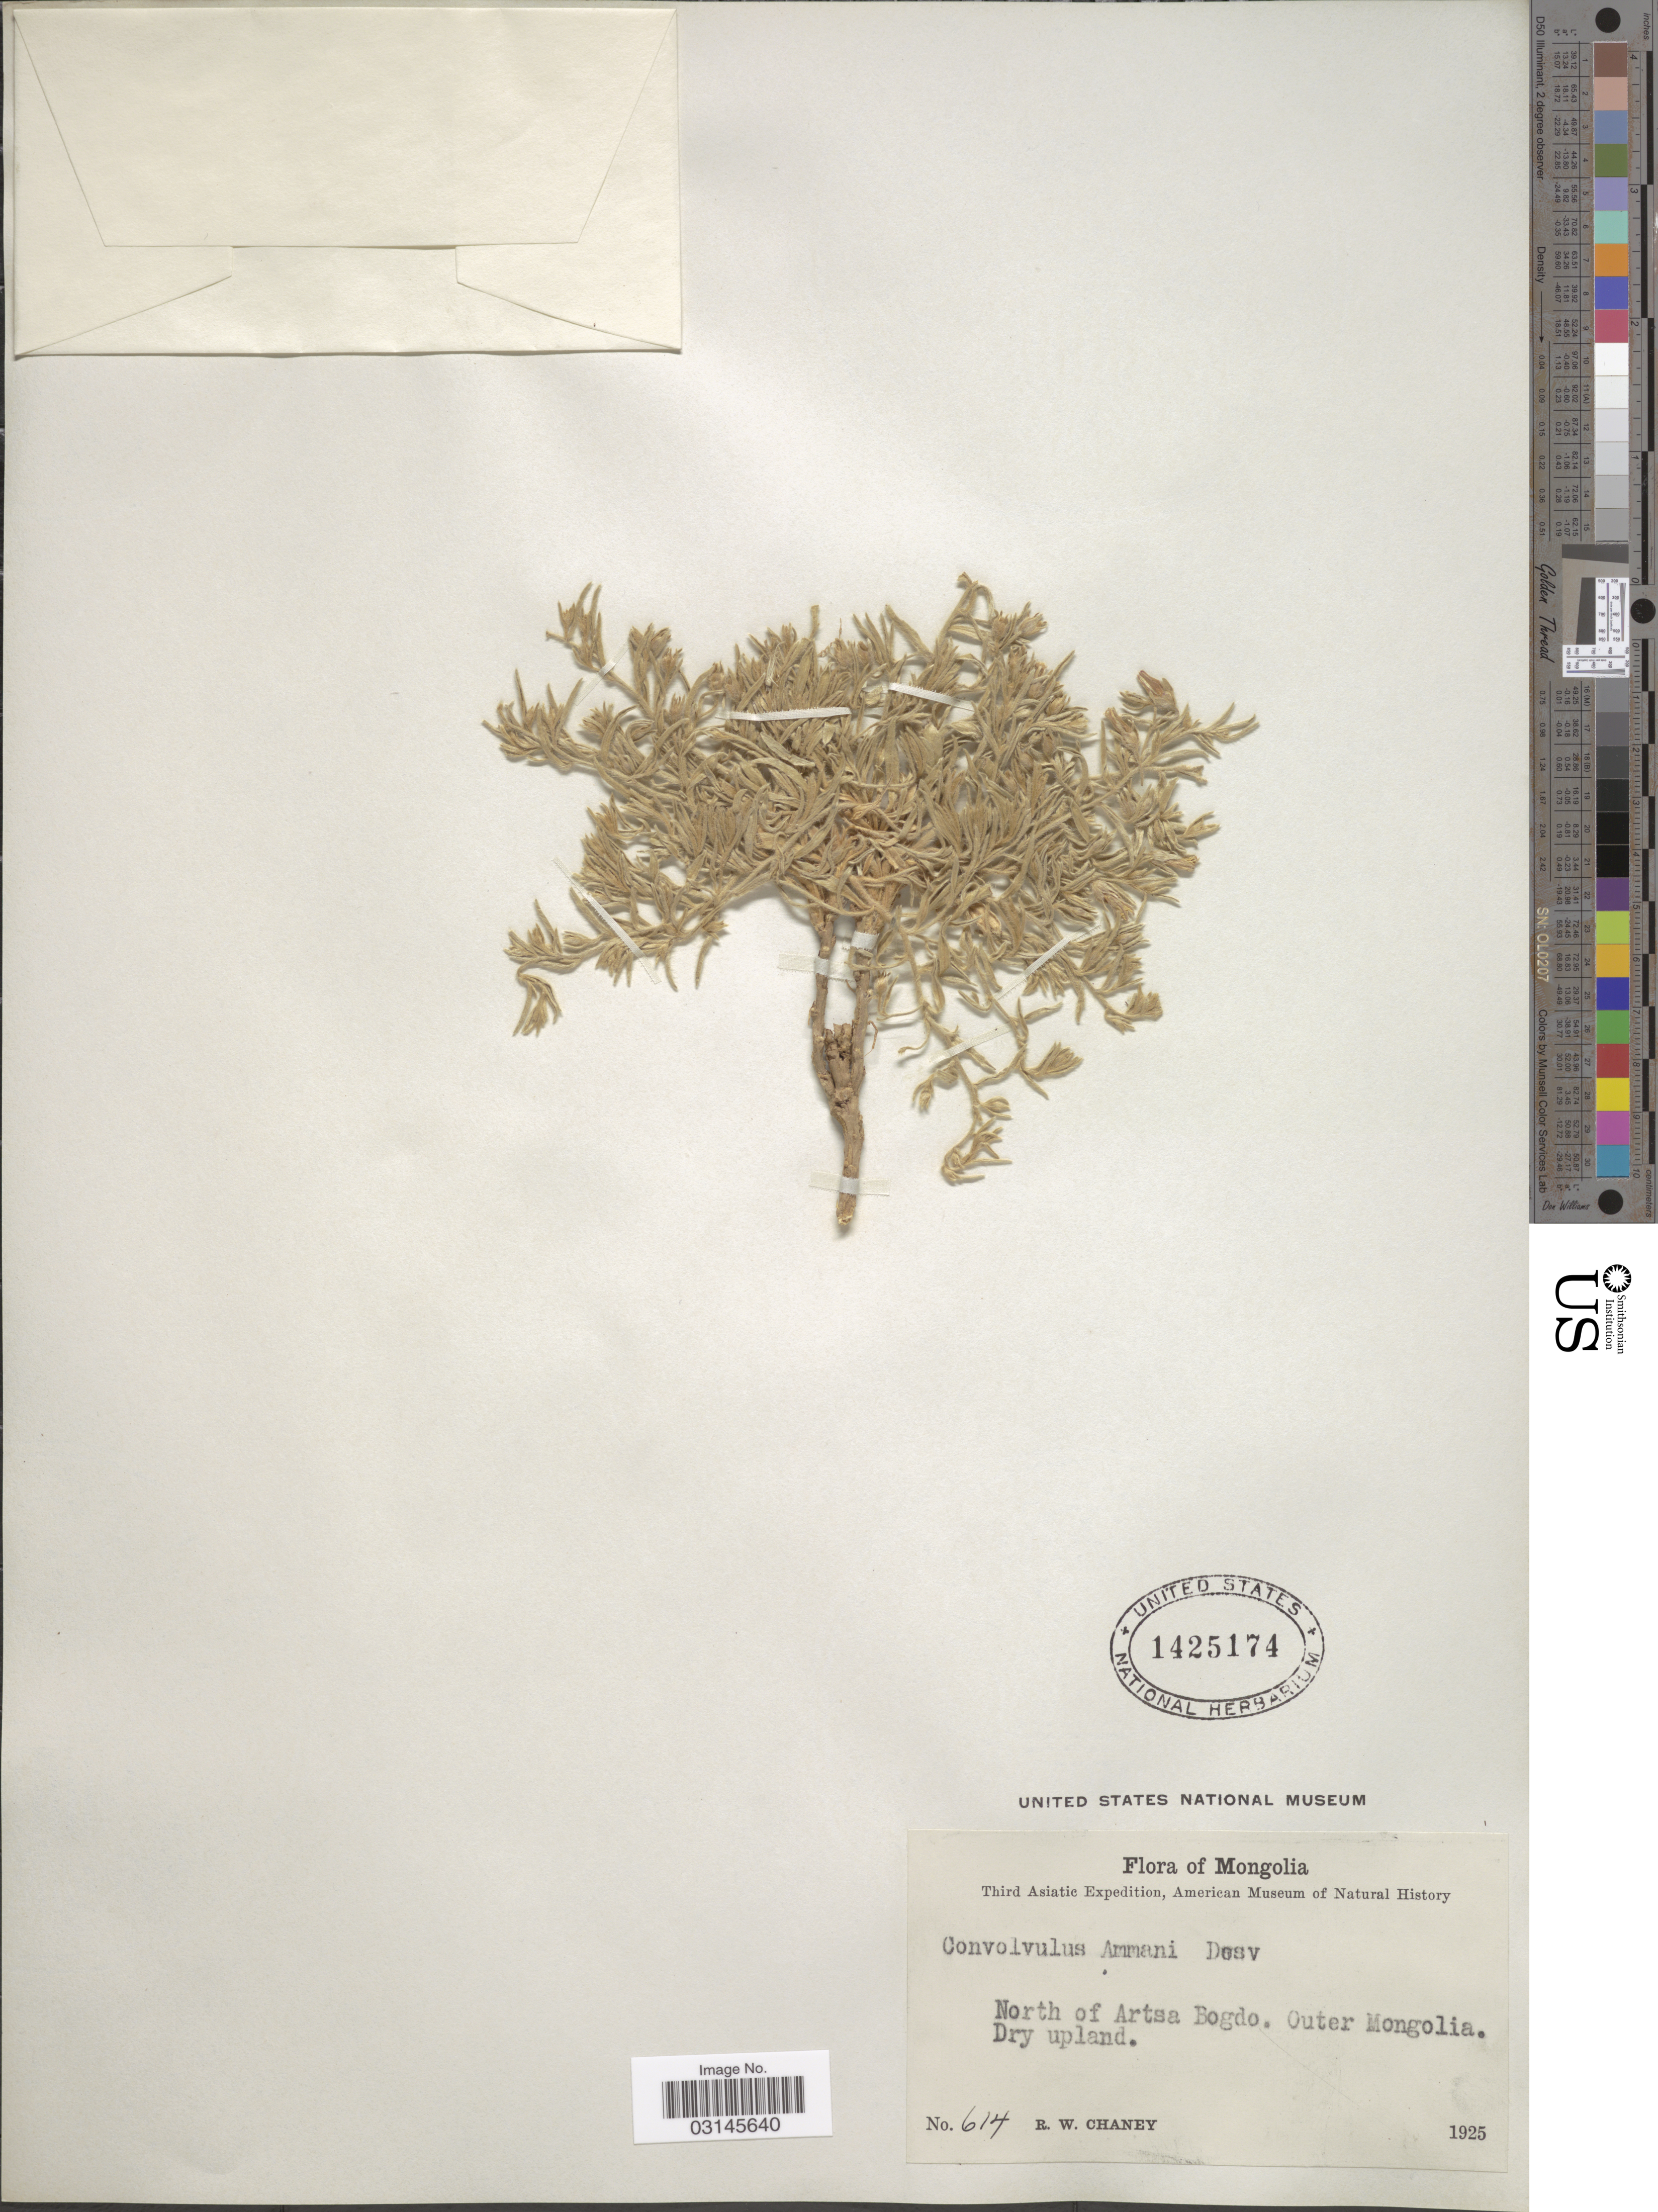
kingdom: Plantae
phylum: Tracheophyta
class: Magnoliopsida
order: Solanales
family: Convolvulaceae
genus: Convolvulus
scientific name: Convolvulus ammanii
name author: Desr.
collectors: R. Chaney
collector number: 614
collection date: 1925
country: Mongolia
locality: North of Artsa Bogdo. Outer Mongolia.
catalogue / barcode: US 1425174